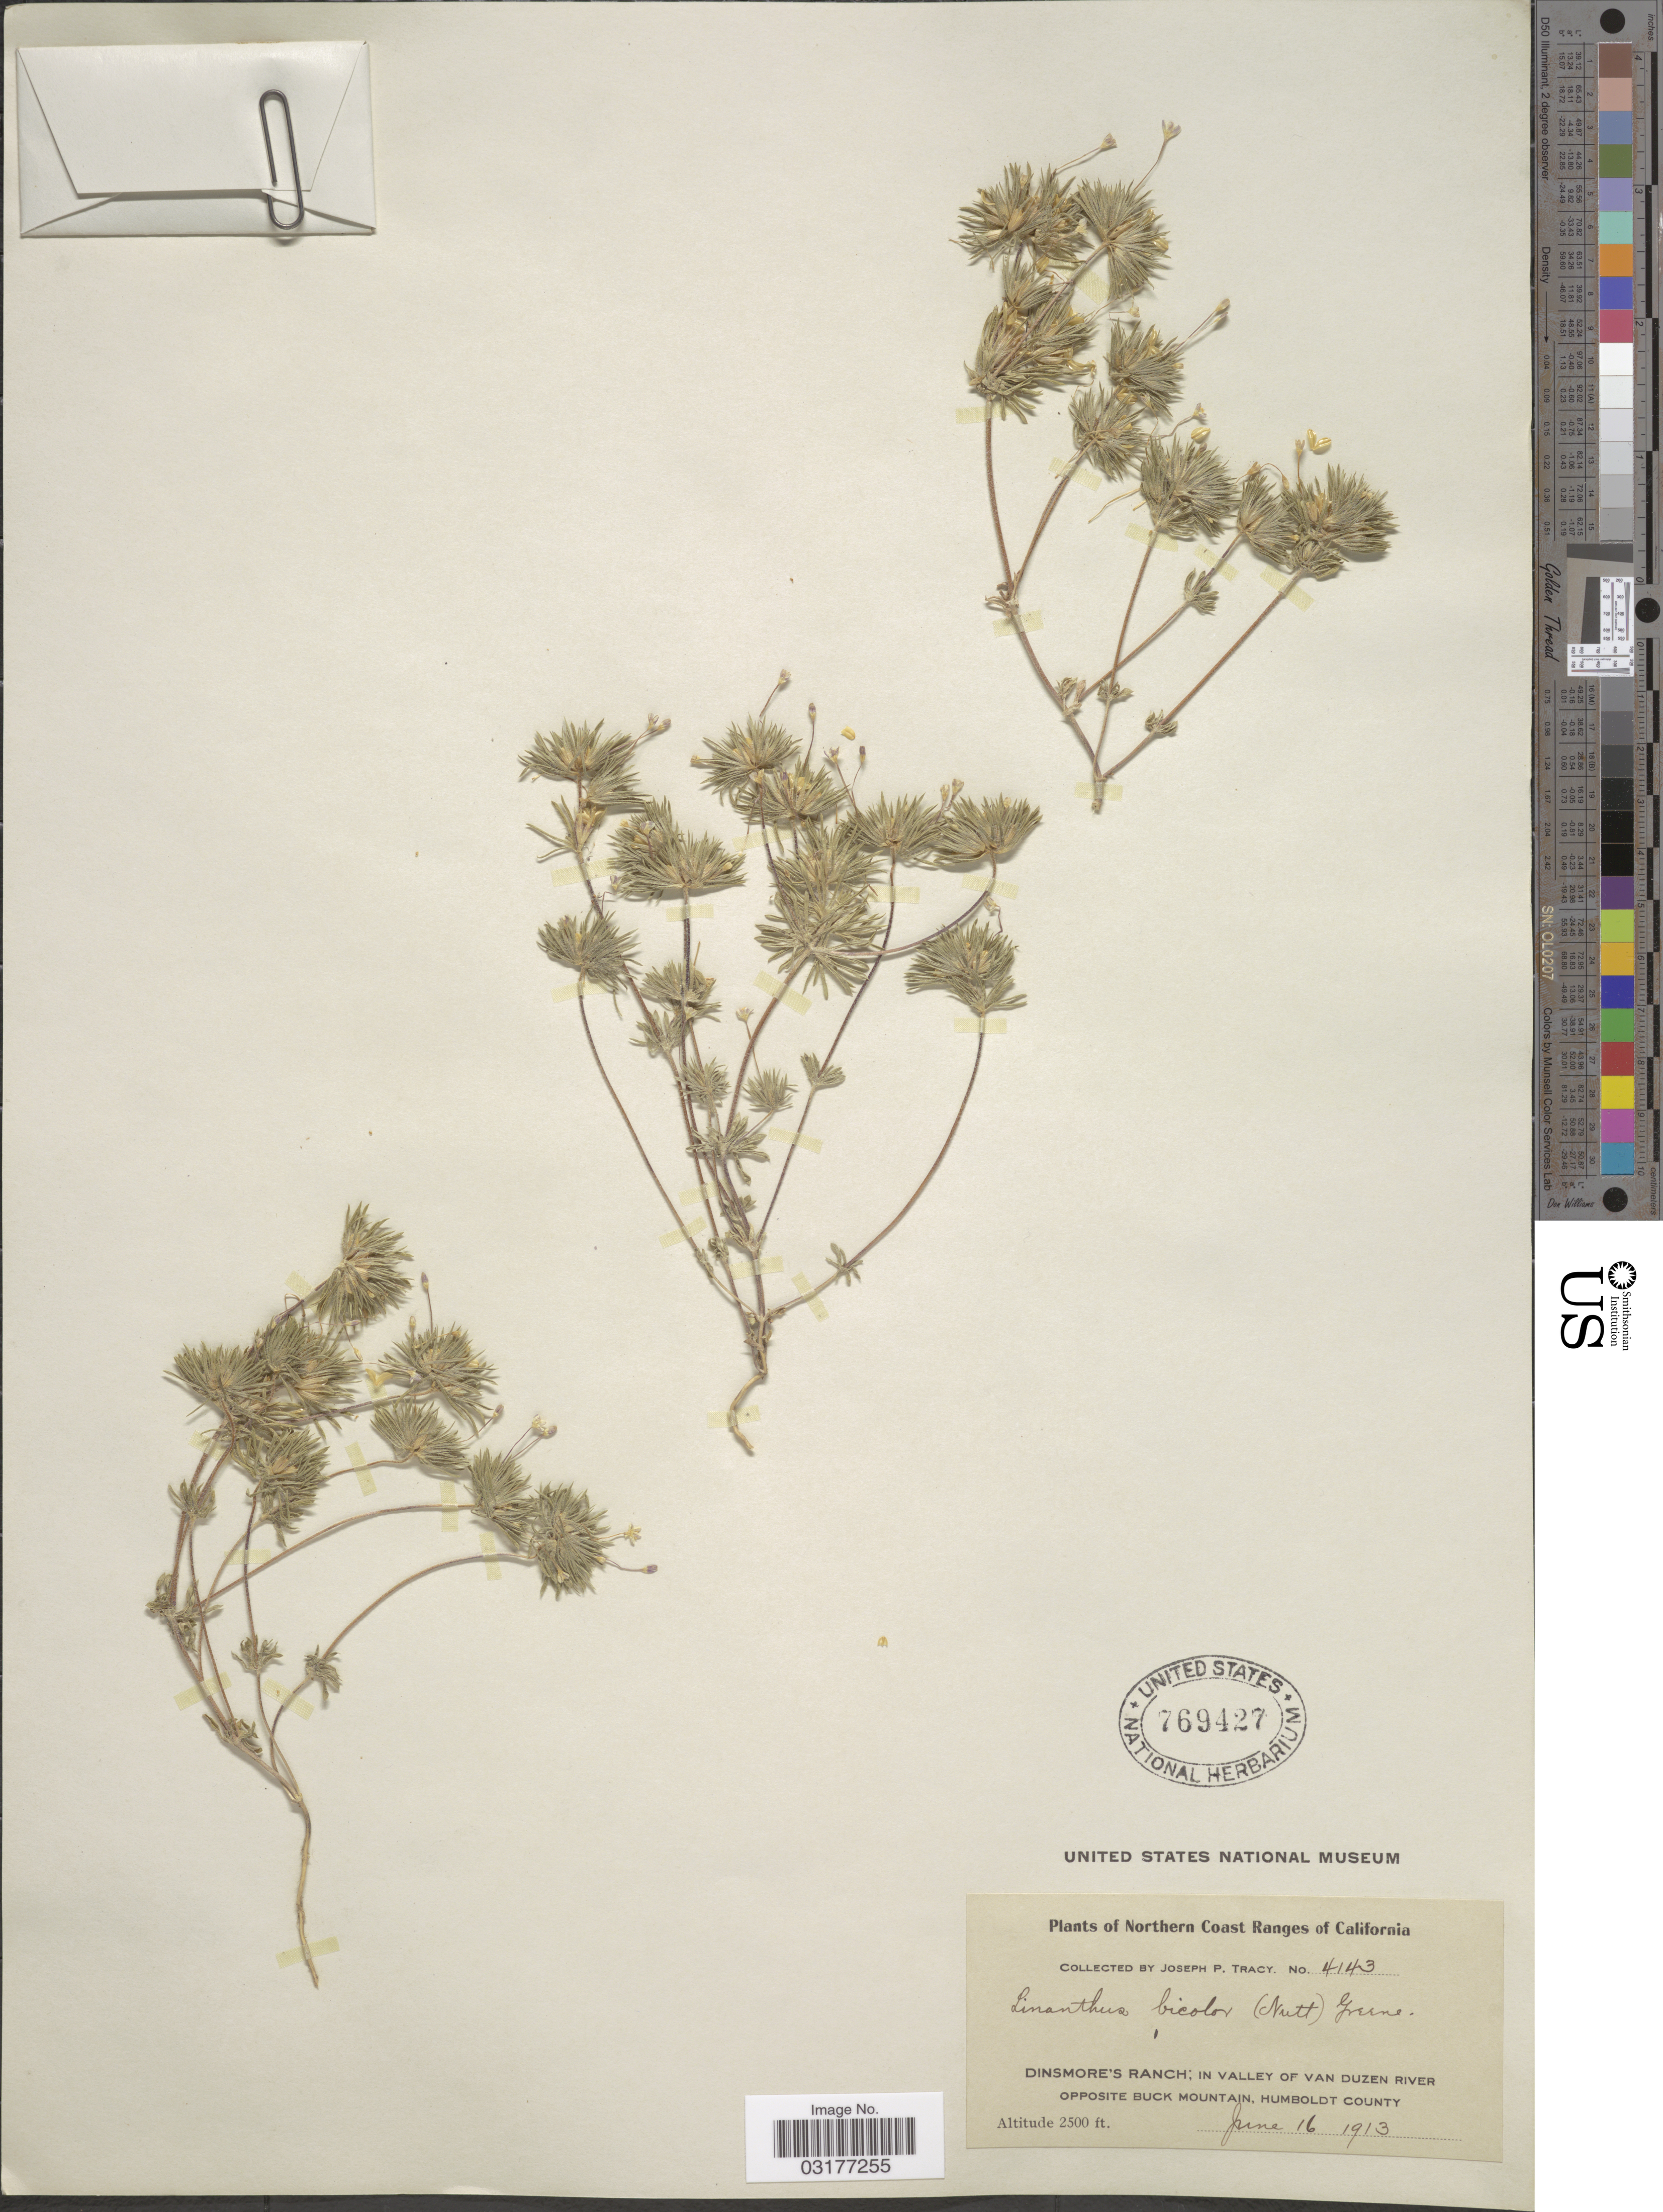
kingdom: Plantae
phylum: Tracheophyta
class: Magnoliopsida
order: Ericales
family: Polemoniaceae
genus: Leptosiphon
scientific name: Leptosiphon bicolor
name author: Nutt.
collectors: J. Tracy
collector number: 4143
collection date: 1913-06-16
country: United States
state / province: California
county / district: Humboldt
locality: Northern Coast Ranges of California. Dinsmore's Ranch; In Valley of Van Duzen River opposite Buck Mountain, Humboldt County.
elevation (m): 762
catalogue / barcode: US 769427